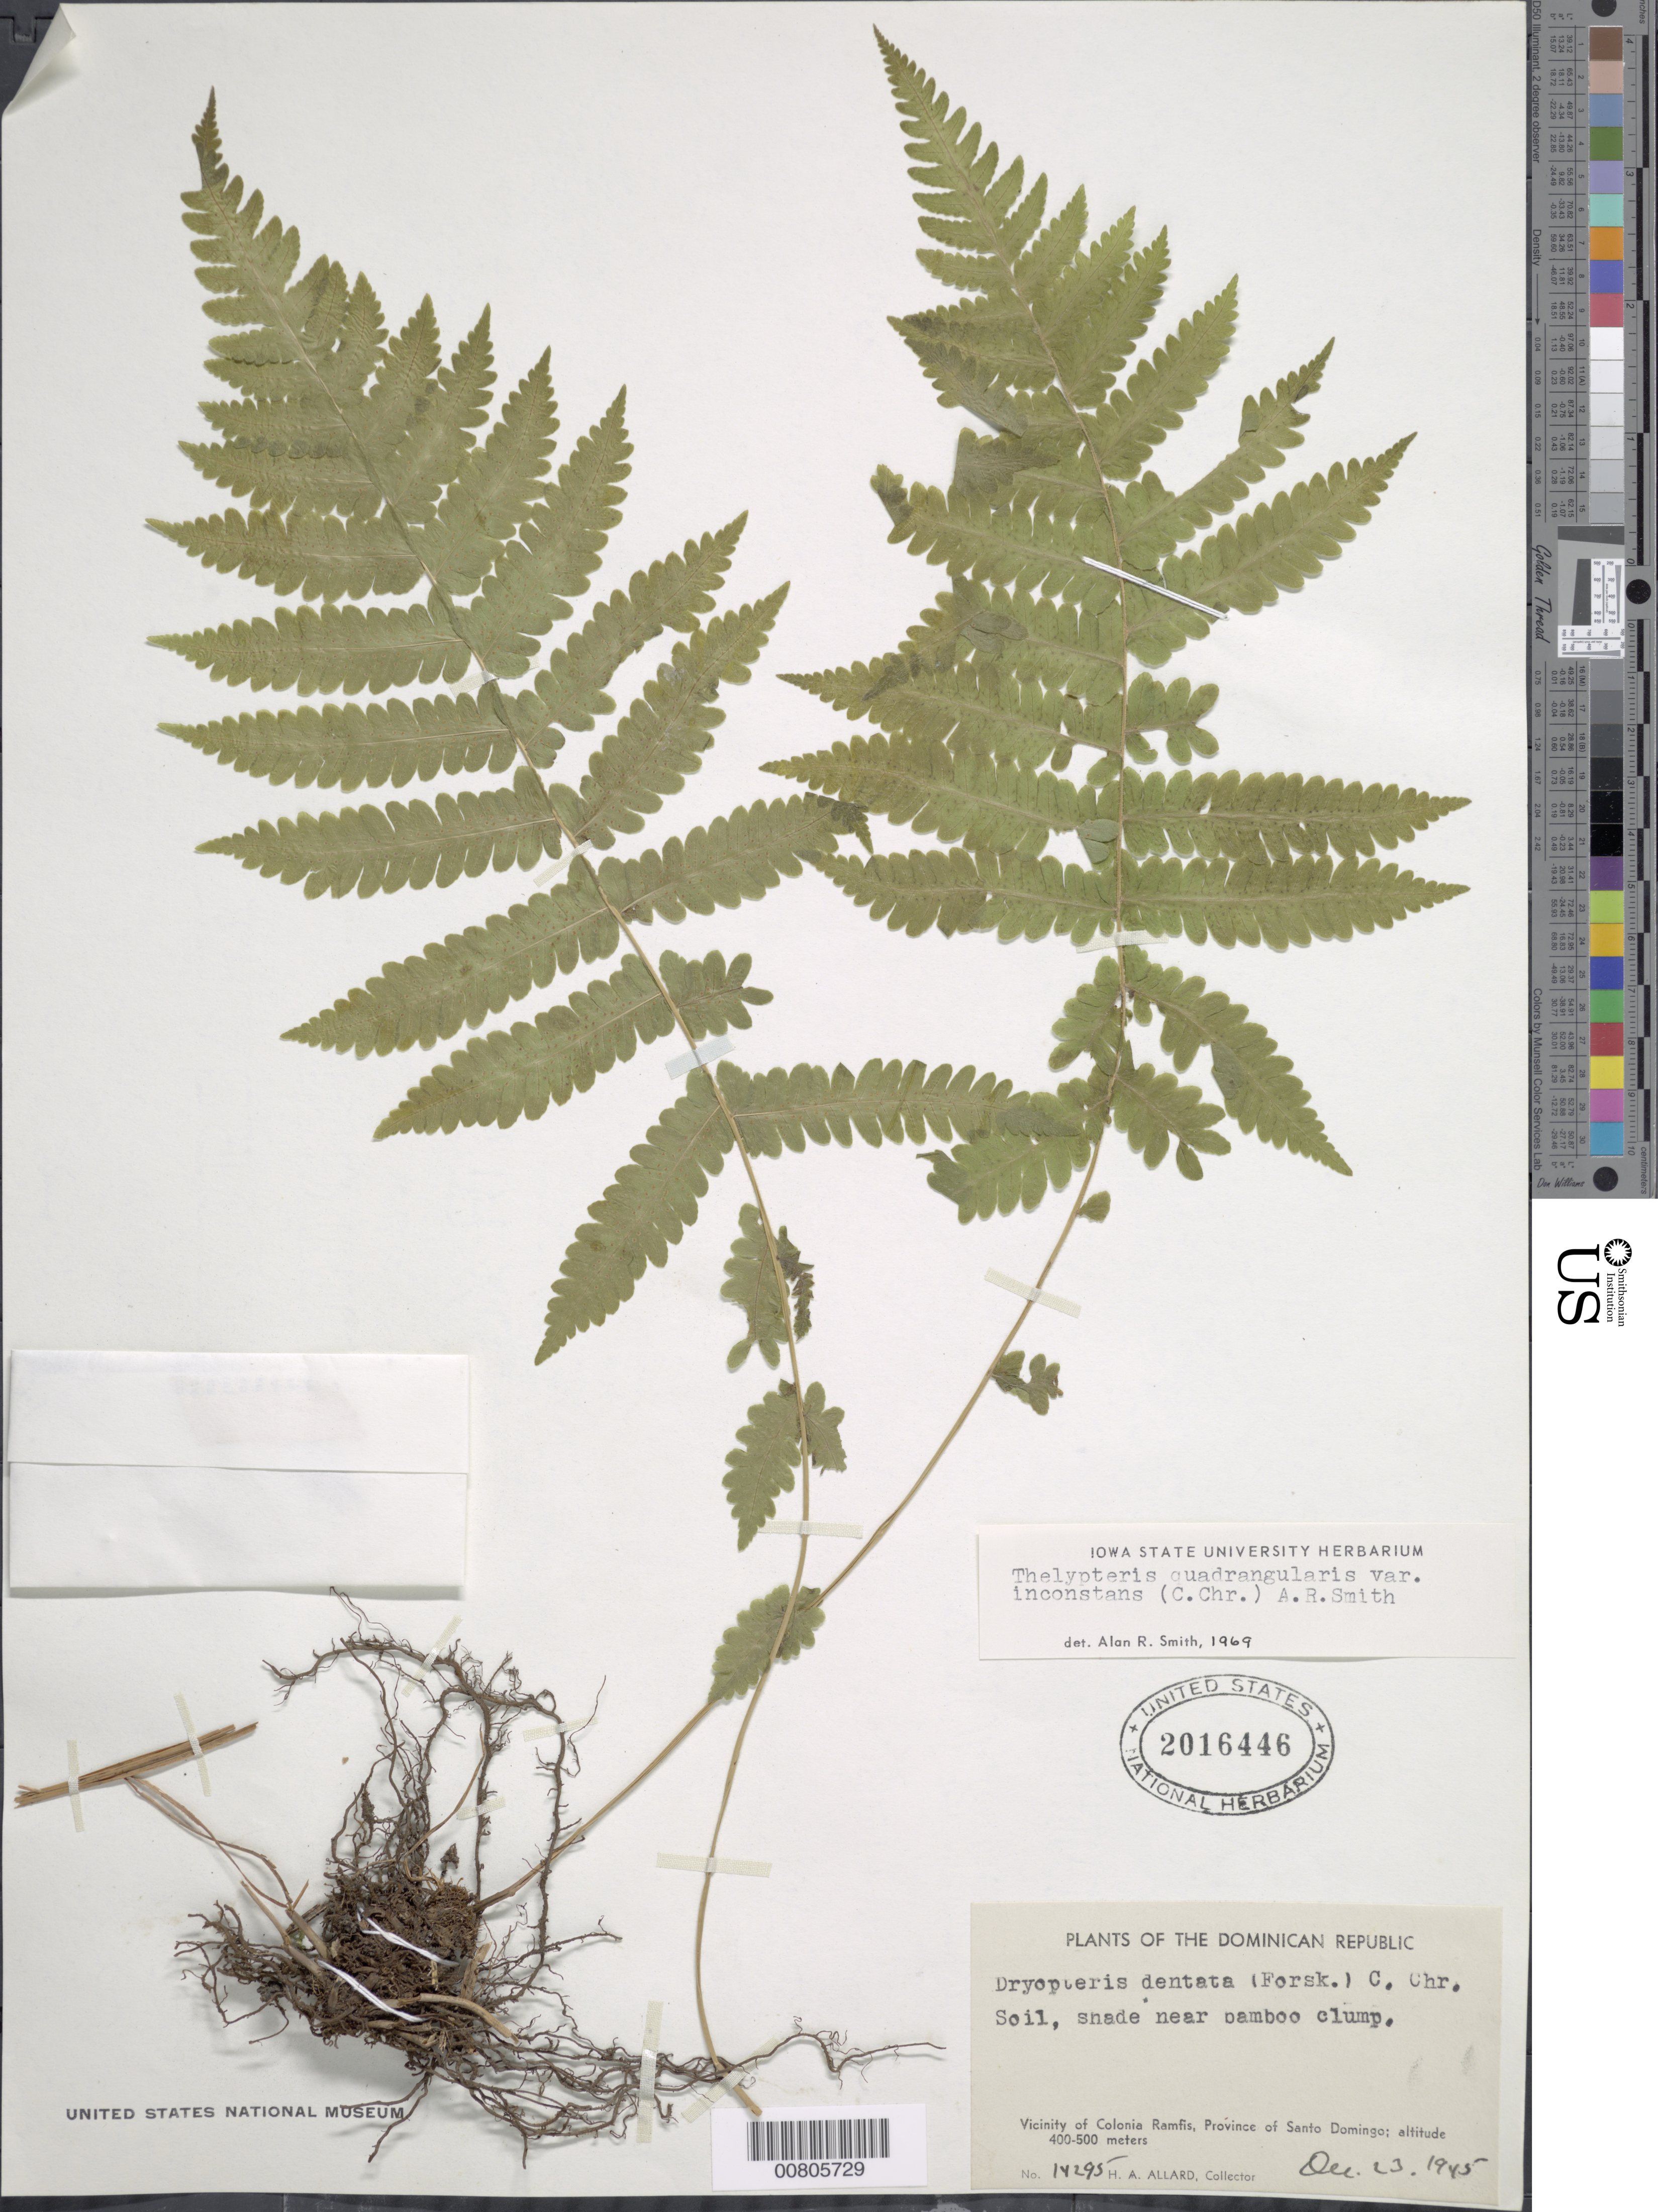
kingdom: Plantae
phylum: Tracheophyta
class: Polypodiopsida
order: Polypodiales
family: Thelypteridaceae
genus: Christella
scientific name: Christella hispidula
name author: (Decne.) Holttum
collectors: H. A. Allard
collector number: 14295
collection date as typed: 23 Dec 1945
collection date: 1945-12-23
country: Dominican Republic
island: Hispaniola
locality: Prov. Santo Domingo, vicinity of Colonia Ramfis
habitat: Soil, shade near bamboo clump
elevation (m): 400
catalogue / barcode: US 2016446